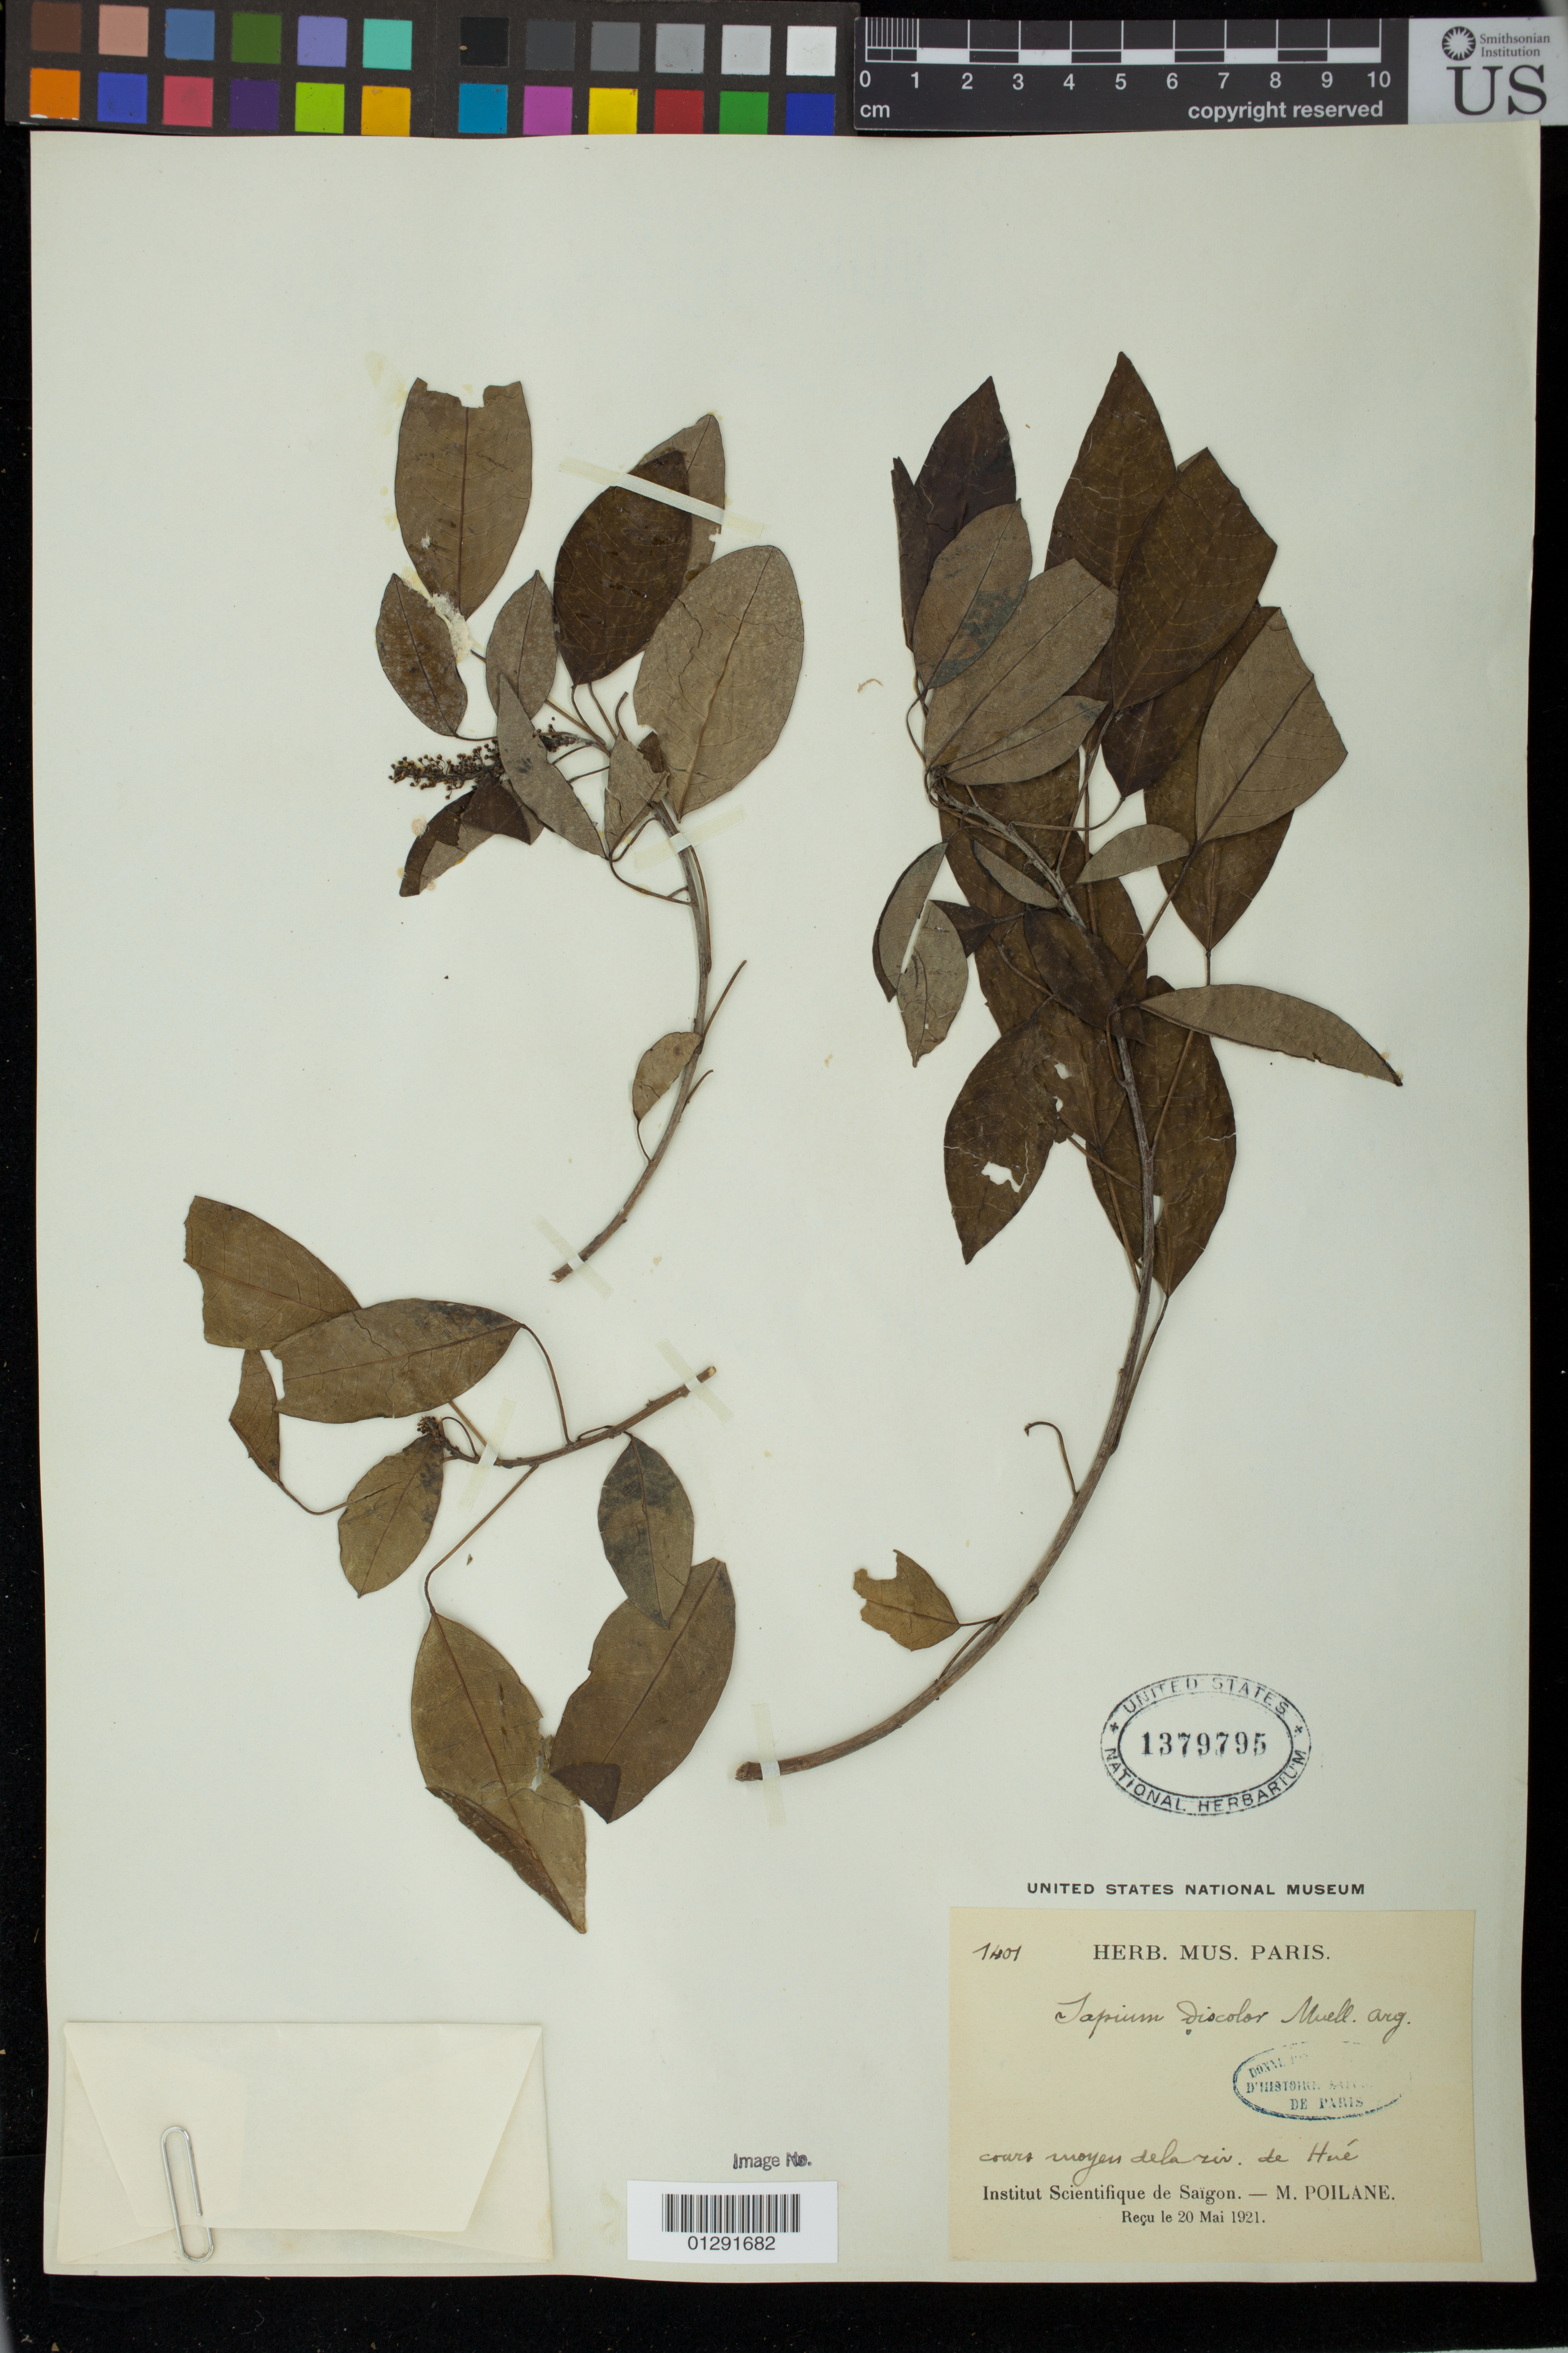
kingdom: Plantae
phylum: Tracheophyta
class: Magnoliopsida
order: Malpighiales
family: Euphorbiaceae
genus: Sapium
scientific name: Sapium discolor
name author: M. Arg.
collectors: M. Poilane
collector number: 7407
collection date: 1921-05-20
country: Vietnam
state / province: Thua Thiên-Hue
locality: cours ruoyess dela riv. de Hue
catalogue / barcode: US 1379795